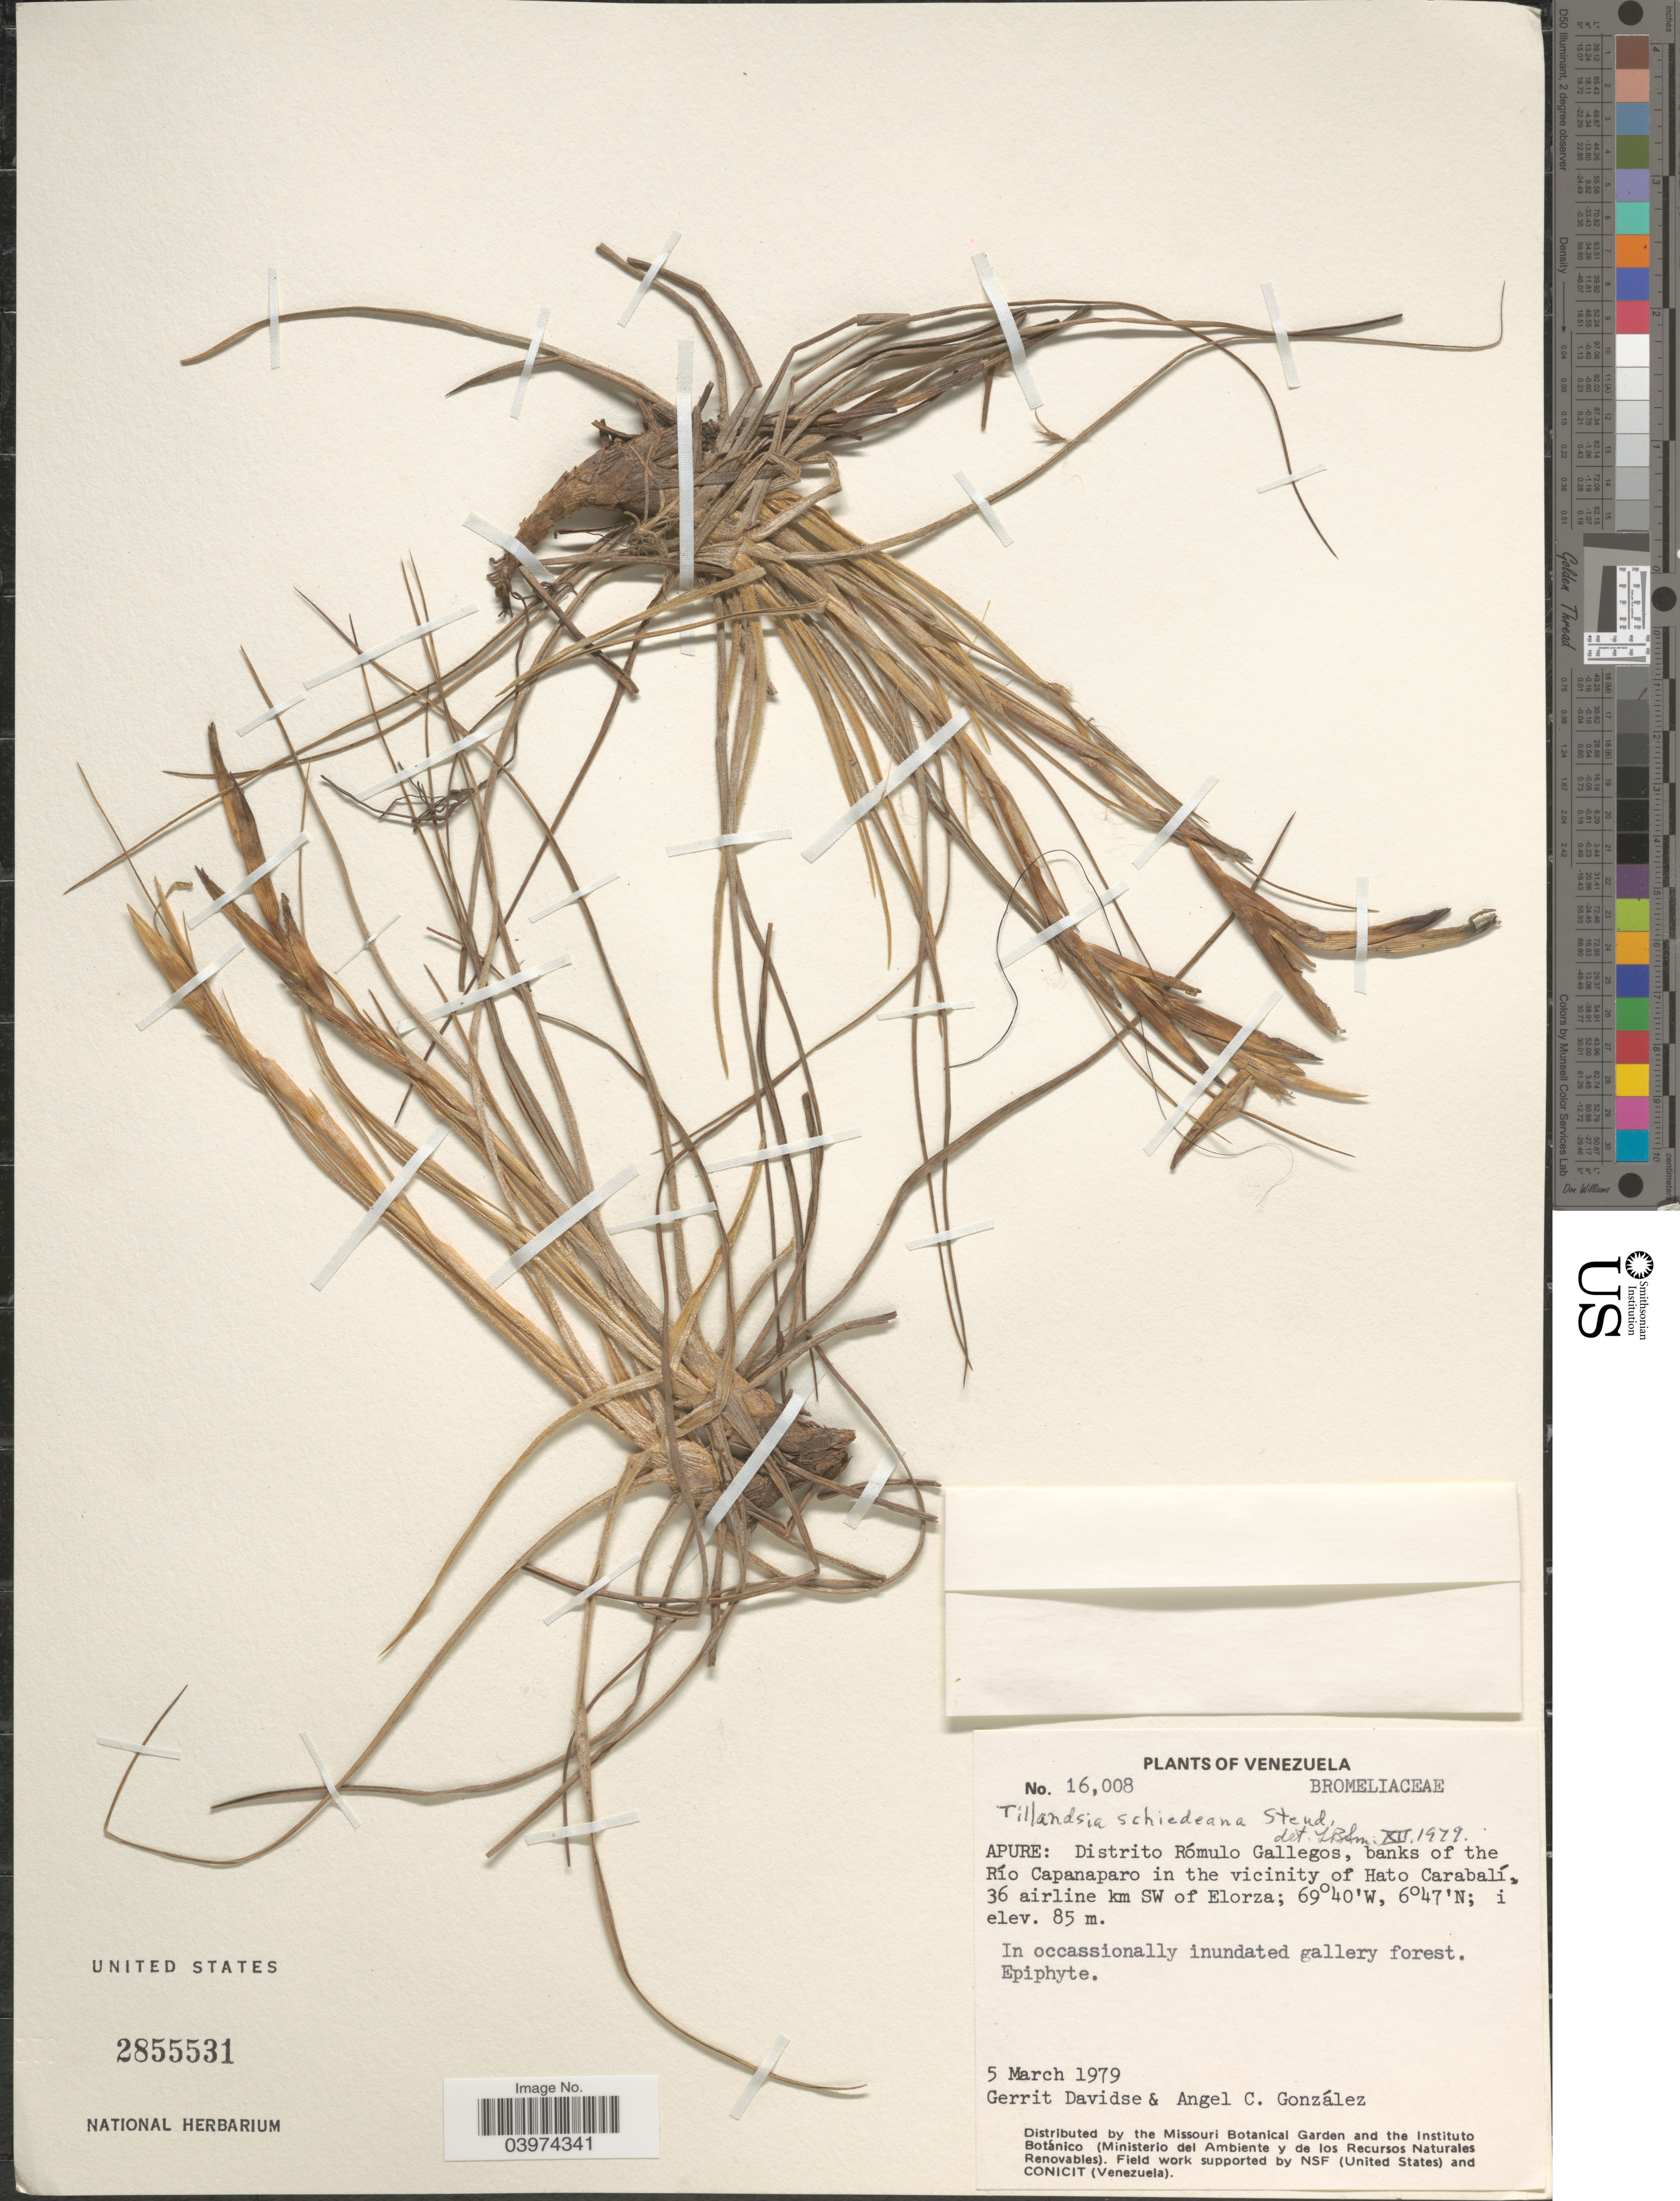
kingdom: Plantae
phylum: Tracheophyta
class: Liliopsida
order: Poales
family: Bromeliaceae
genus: Tillandsia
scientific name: Tillandsia schiedeana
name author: Steud.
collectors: G. Davidse & A. C. González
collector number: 16008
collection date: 1979-03-05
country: Venezuela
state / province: Apure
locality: Distrito Rómulo Gallegos, banks of the Río Capanaparo in the vicinity of Hato Carabalí, 36 airline km SW of Elorza.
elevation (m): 85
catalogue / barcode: US 2855531